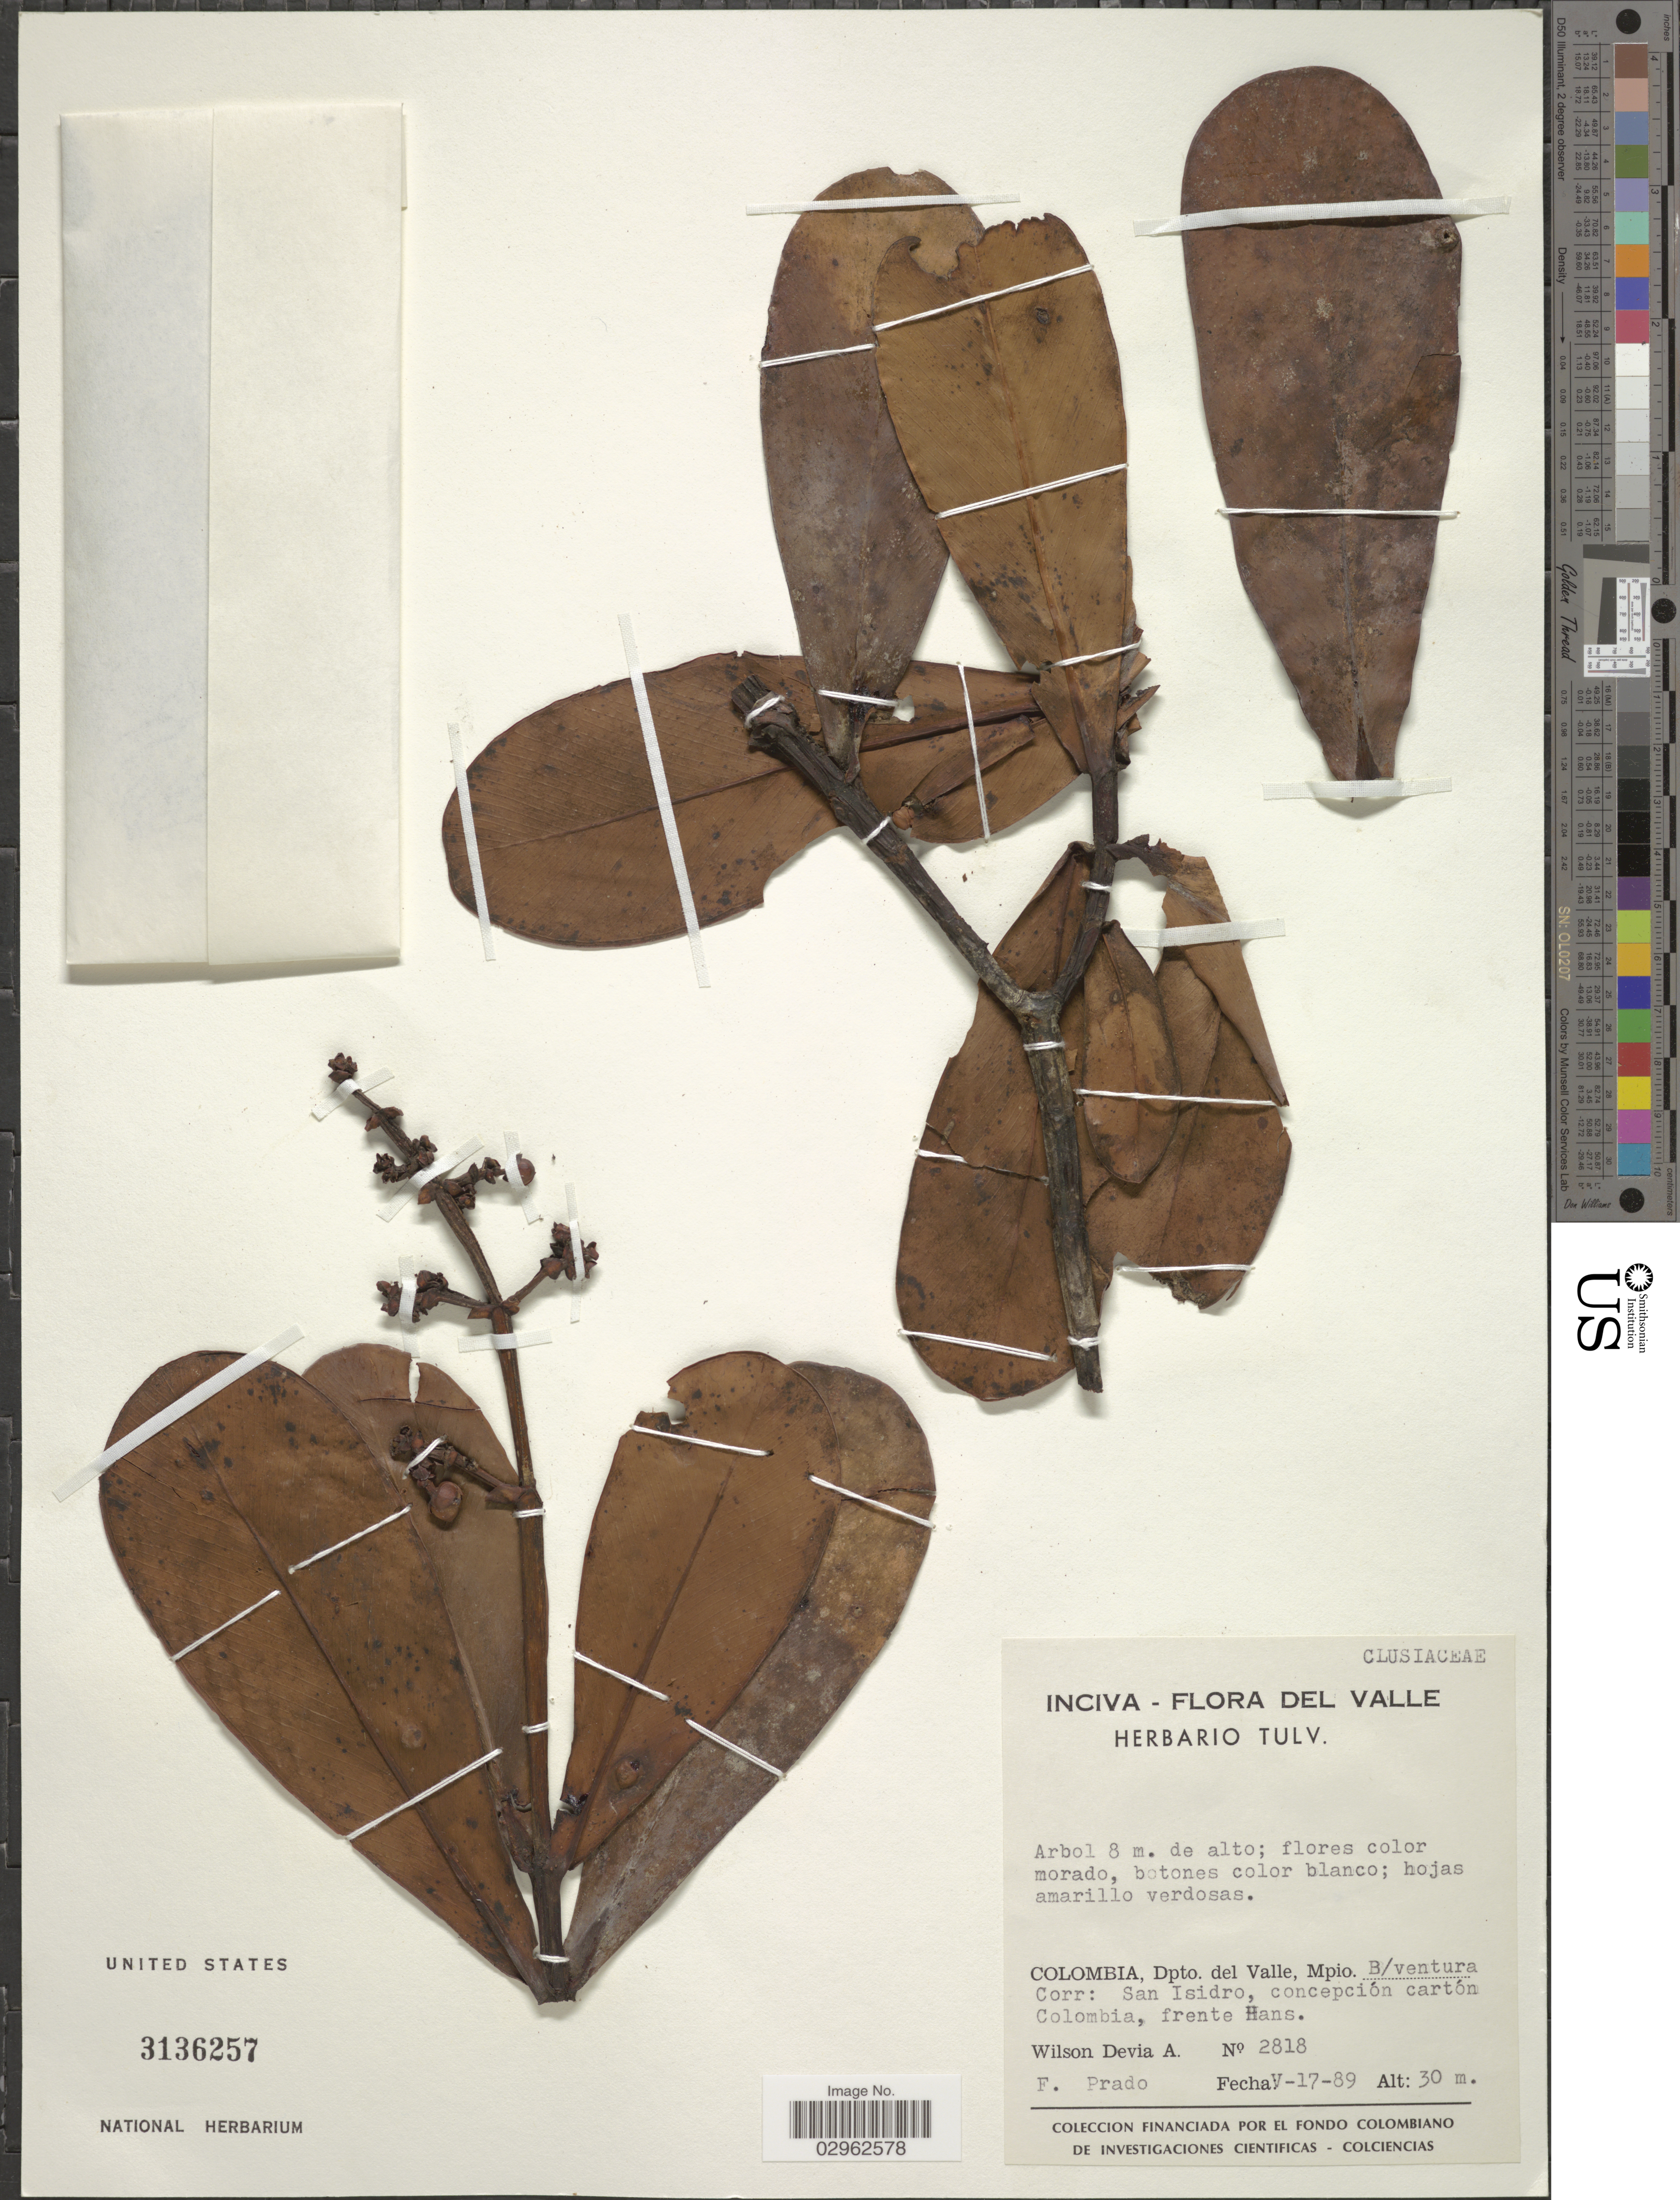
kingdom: Plantae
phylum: Tracheophyta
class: Magnoliopsida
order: Malpighiales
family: Clusiaceae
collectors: W. Devia A. & F. Prado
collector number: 2818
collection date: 1989-05-17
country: Colombia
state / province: Valle del Cauca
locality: Dpto. del Valle, Mpio. B/ventura, Corr: San Isidro, concepcion cartón Colombia, frente Hans.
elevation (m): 30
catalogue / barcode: US 3136257